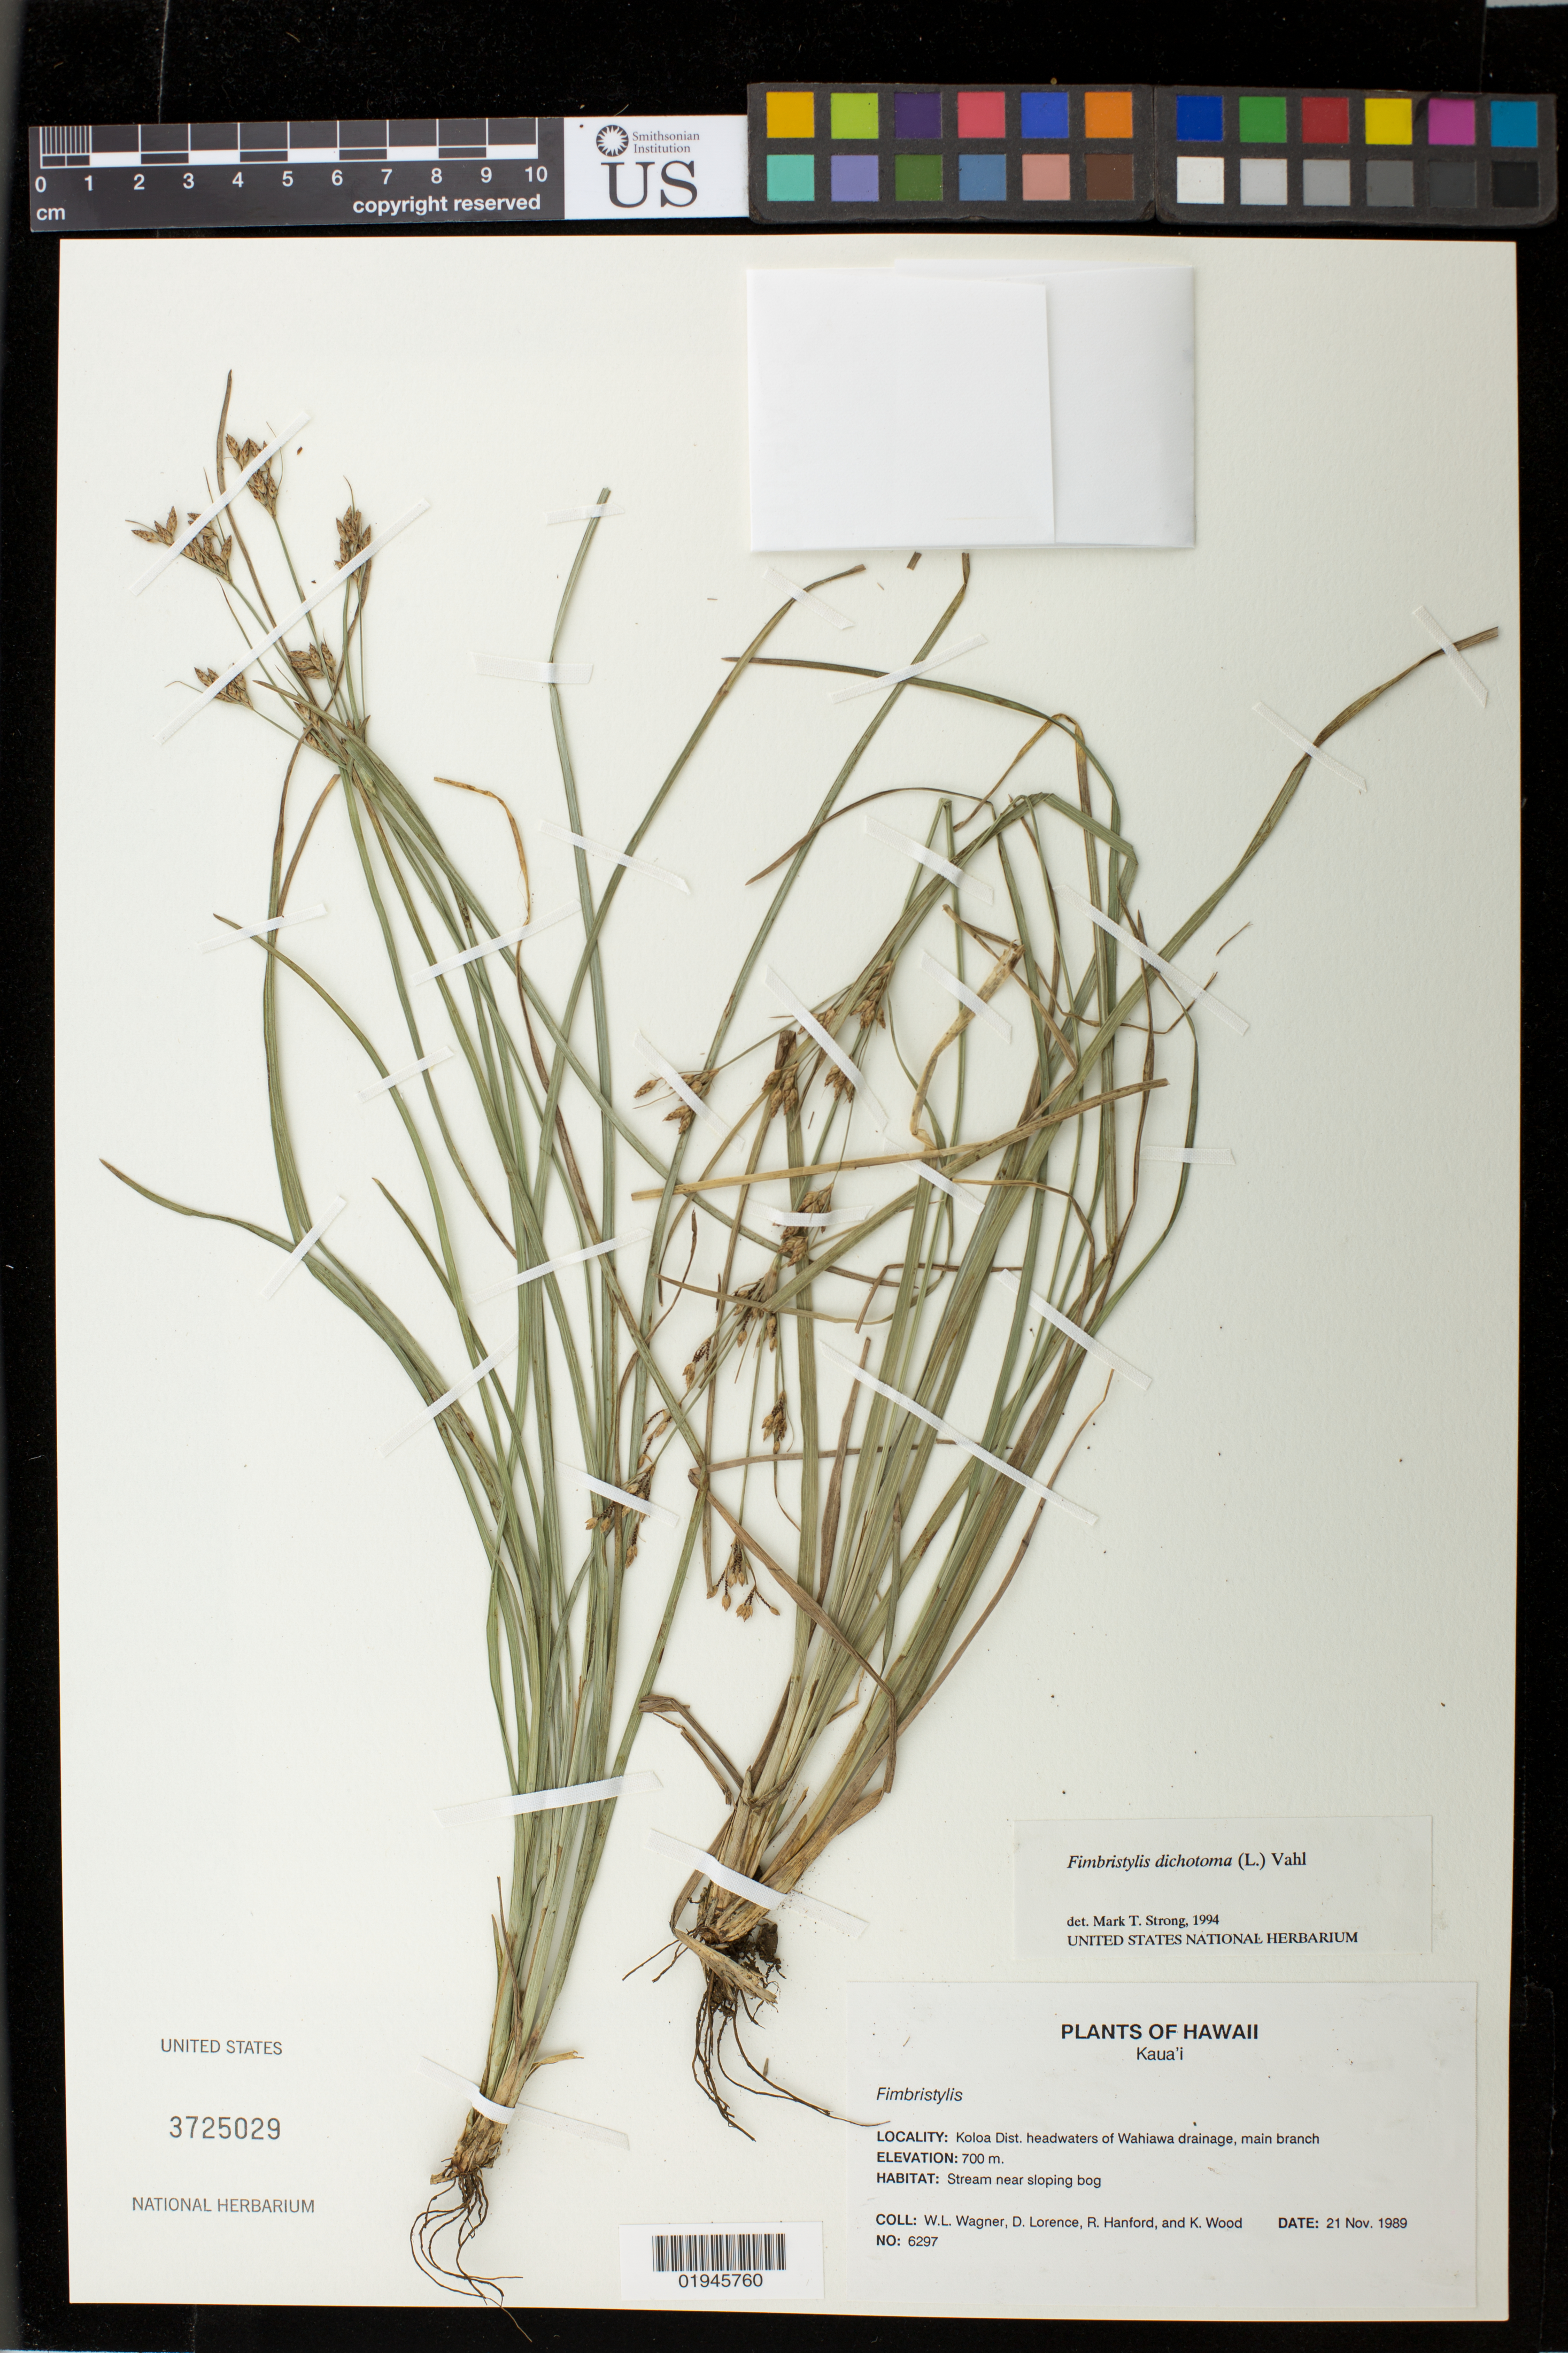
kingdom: Plantae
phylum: Tracheophyta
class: Liliopsida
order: Poales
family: Cyperaceae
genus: Fimbristylis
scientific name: Fimbristylis dichotoma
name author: (L.) Vahl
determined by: Strong, M. T., (US), Smithsonian Institution - National Museum of Natural History (UNITED STATES)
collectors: W. L. Wagner, D. Lorence, R. Hartford & K. R. Wood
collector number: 6297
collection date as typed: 21 Nov 1989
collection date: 1989-11-21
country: United States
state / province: Hawaii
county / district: Kauai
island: Kaua'i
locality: Koloa Dist., headwaters of Wahiawa drainage, main branch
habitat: Stream near sloping bog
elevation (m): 700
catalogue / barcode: US 3725029